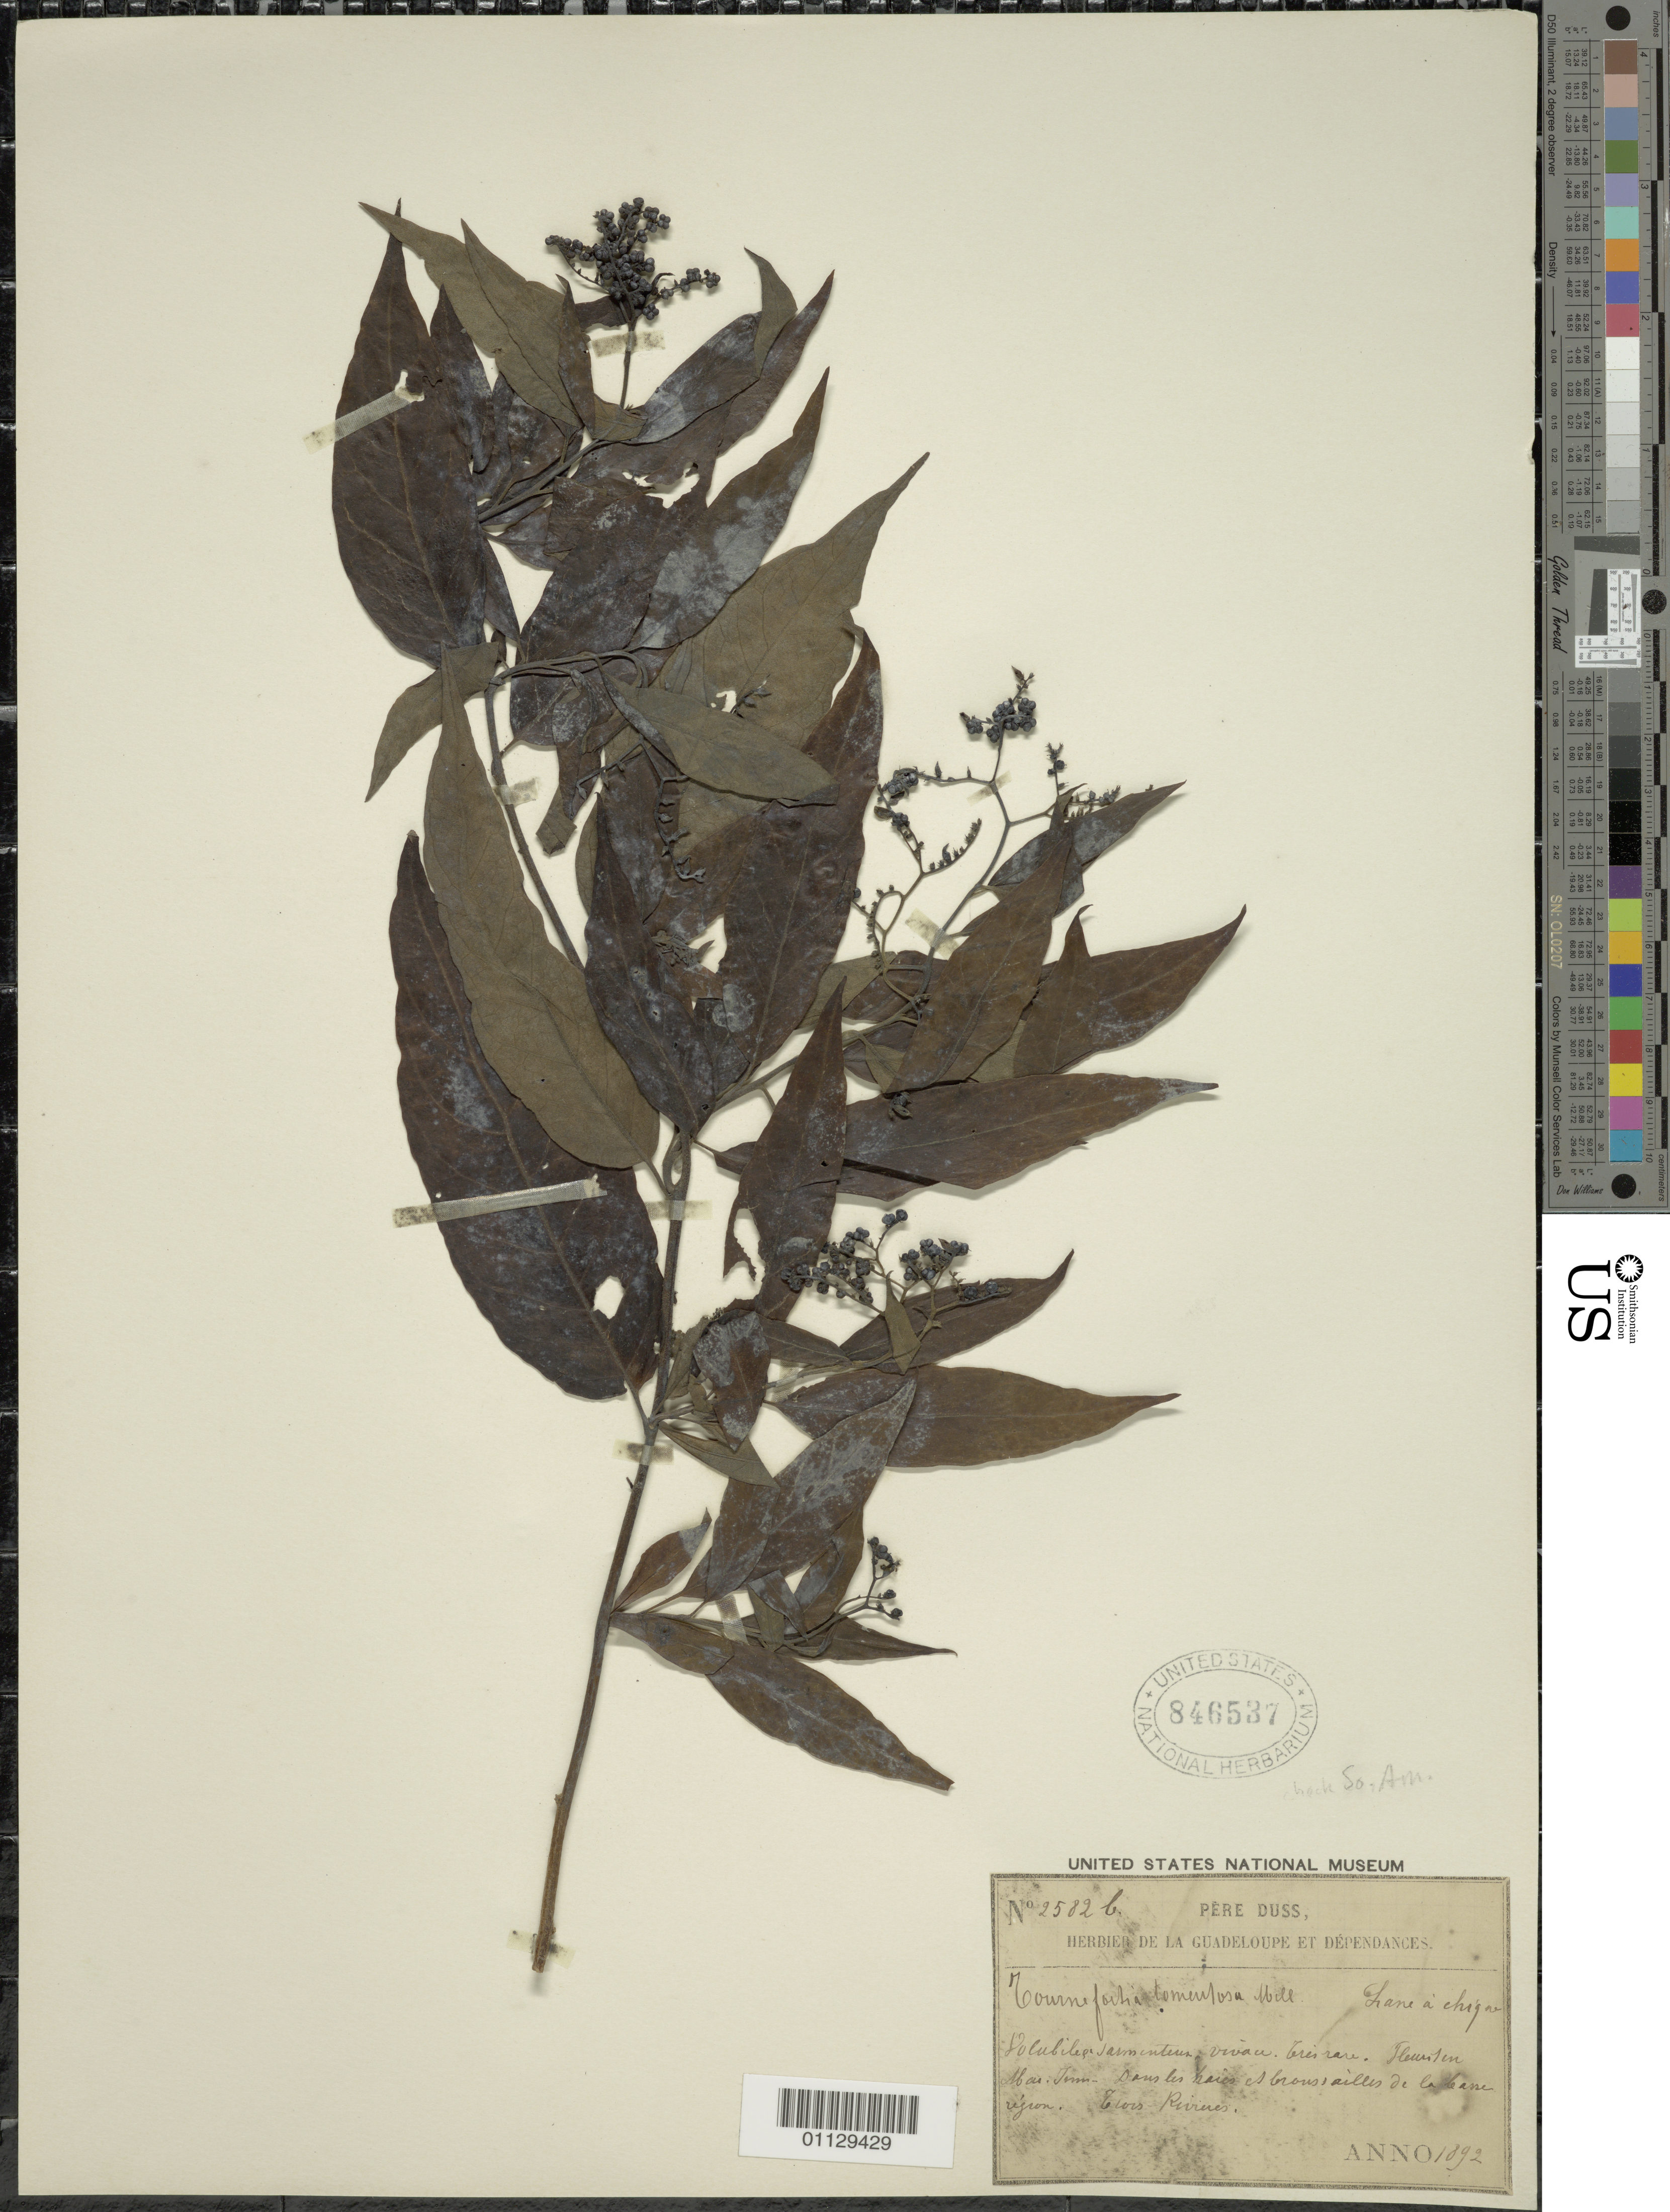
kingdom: Plantae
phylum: Tracheophyta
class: Magnoliopsida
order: Boraginales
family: Heliotropiaceae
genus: Tournefortia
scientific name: Tournefortia tomentosa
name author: Mill.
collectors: Père Duss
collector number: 2582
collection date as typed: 1892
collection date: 1892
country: Guadeloupe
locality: Volubiles samenteus vuvau, buirau. Fleurten, Abai, Tin-Dausles haies l'boues, ailles de la base ujion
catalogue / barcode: US 846537